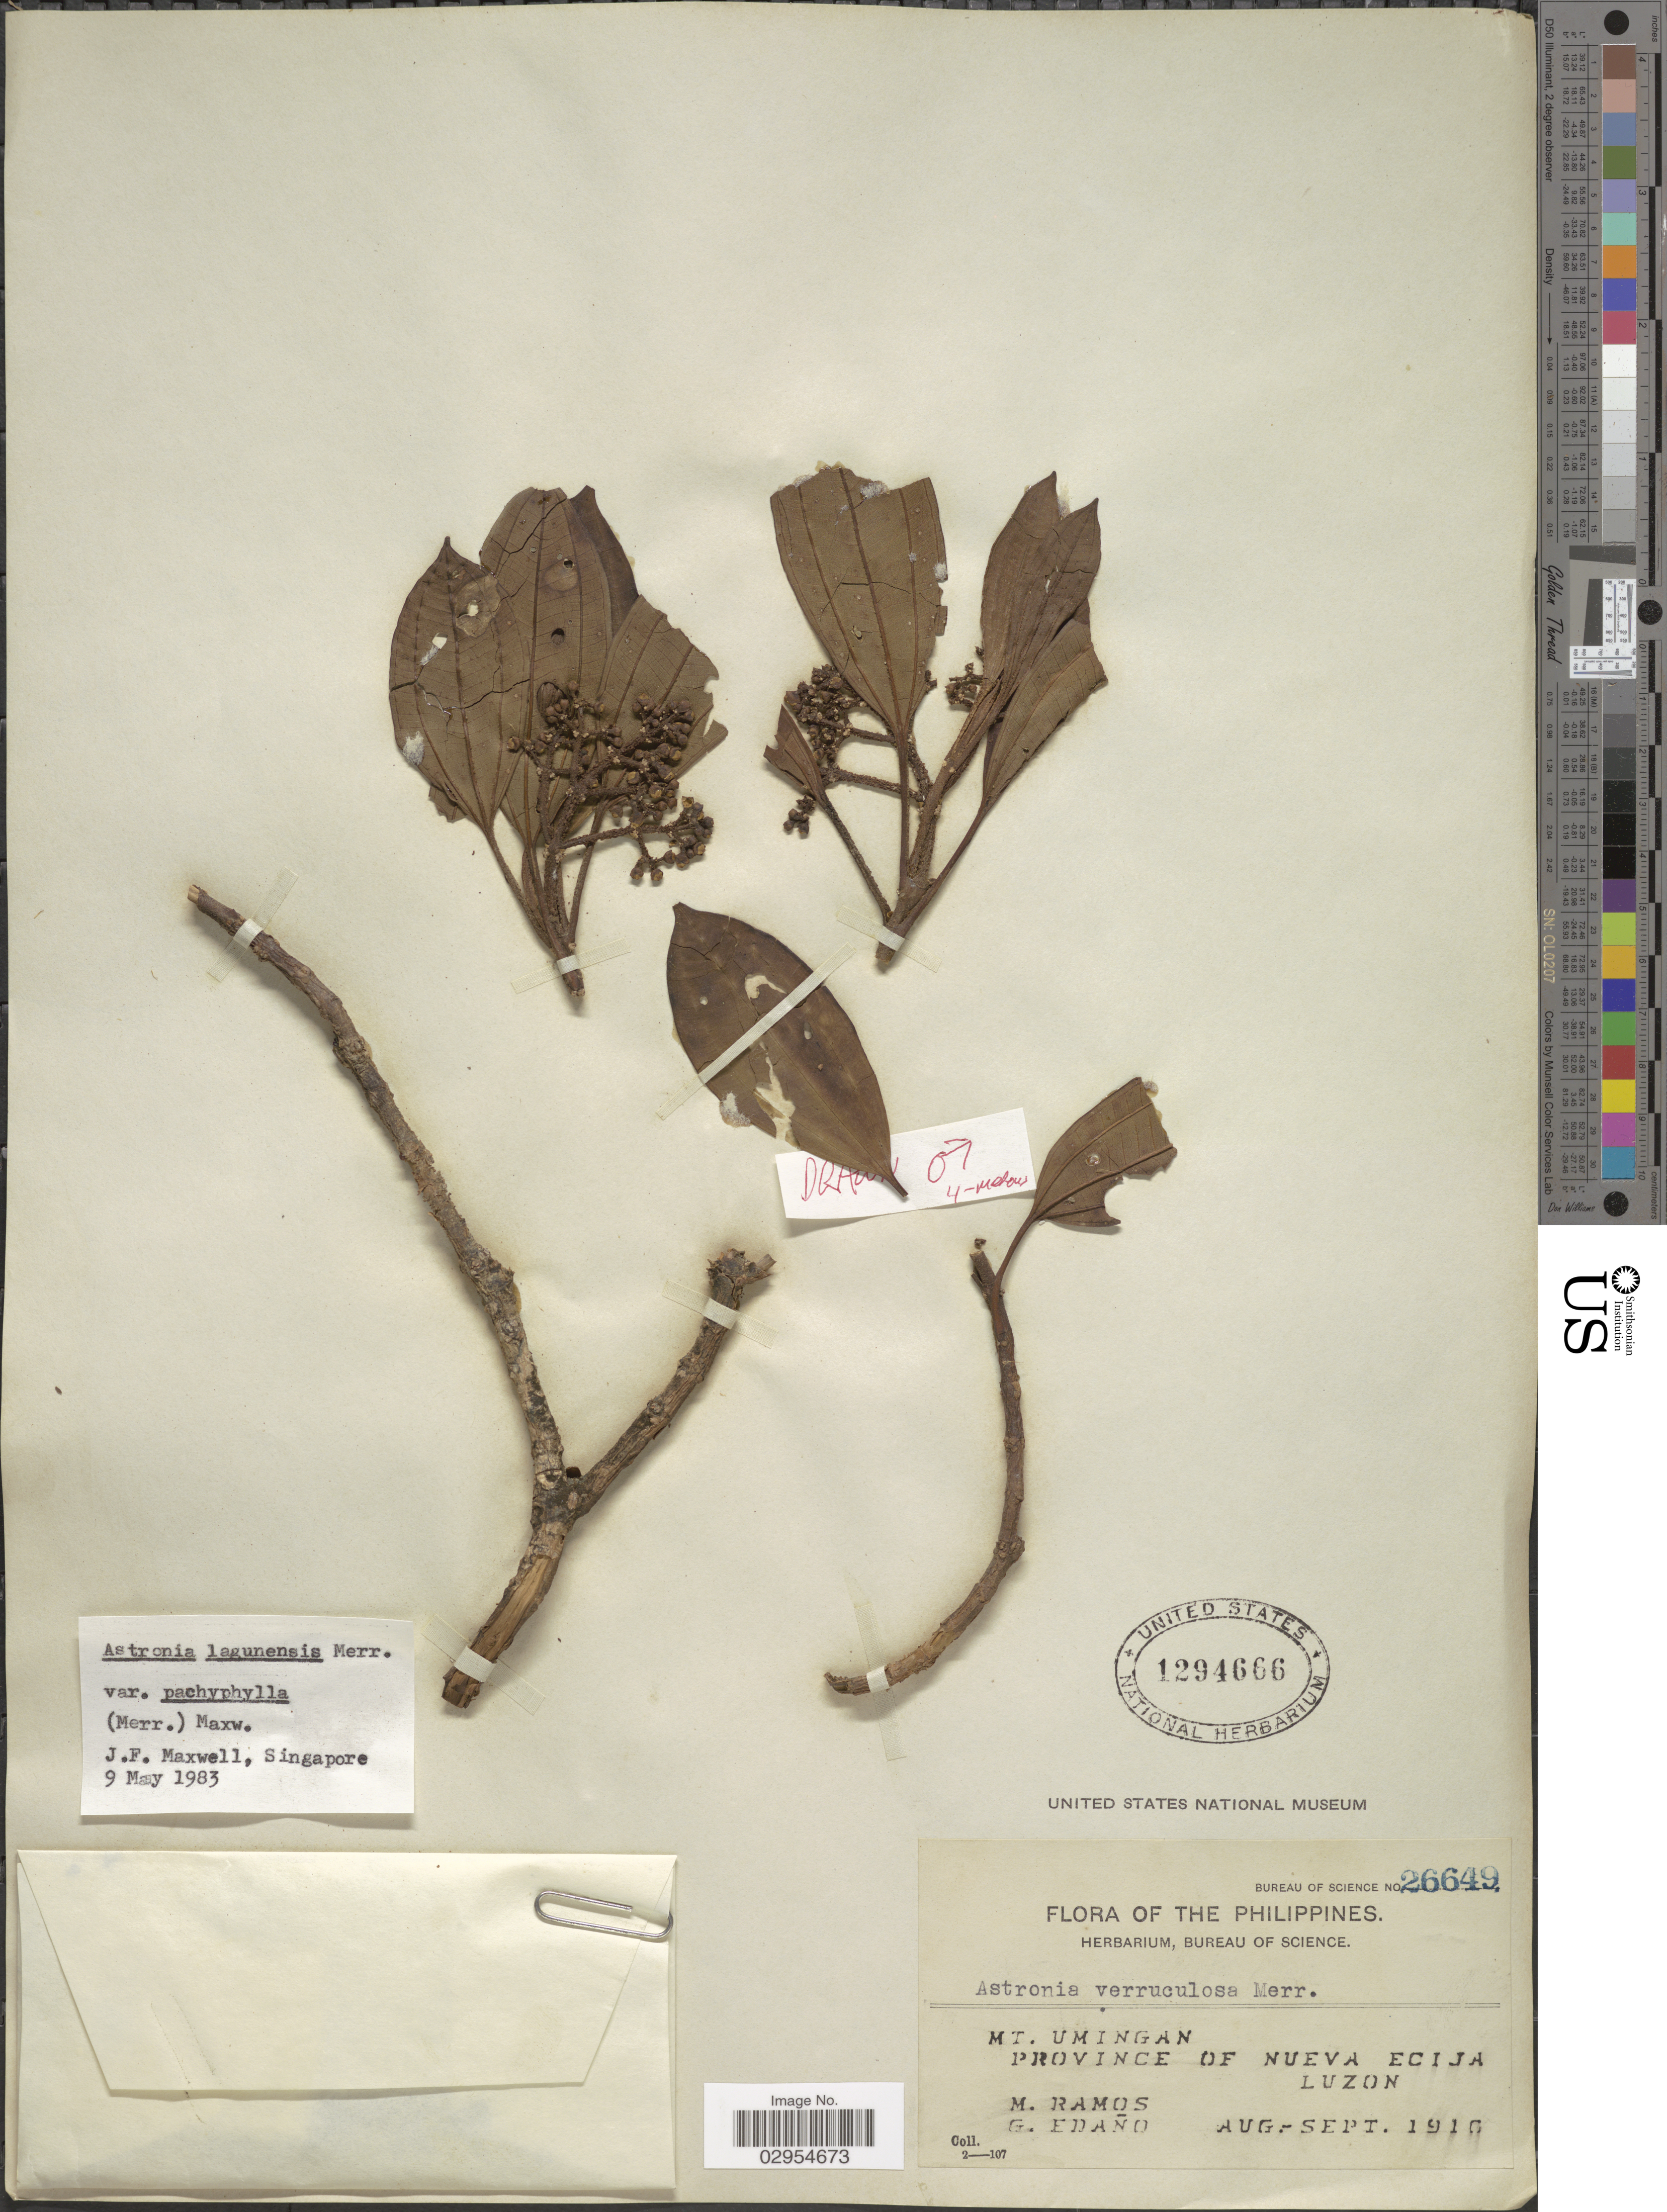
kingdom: Plantae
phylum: Tracheophyta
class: Magnoliopsida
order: Myrtales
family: Melastomataceae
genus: Astronia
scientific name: Astronia lagunensis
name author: Merr.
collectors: M. Ramos & G. Edaño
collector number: Bureau of Science 26649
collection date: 1916-08/1916-09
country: Philippines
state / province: Central Luzon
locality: Mt. Umingan, Province of Nueva Ecija, Luzon.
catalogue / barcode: US 1294666